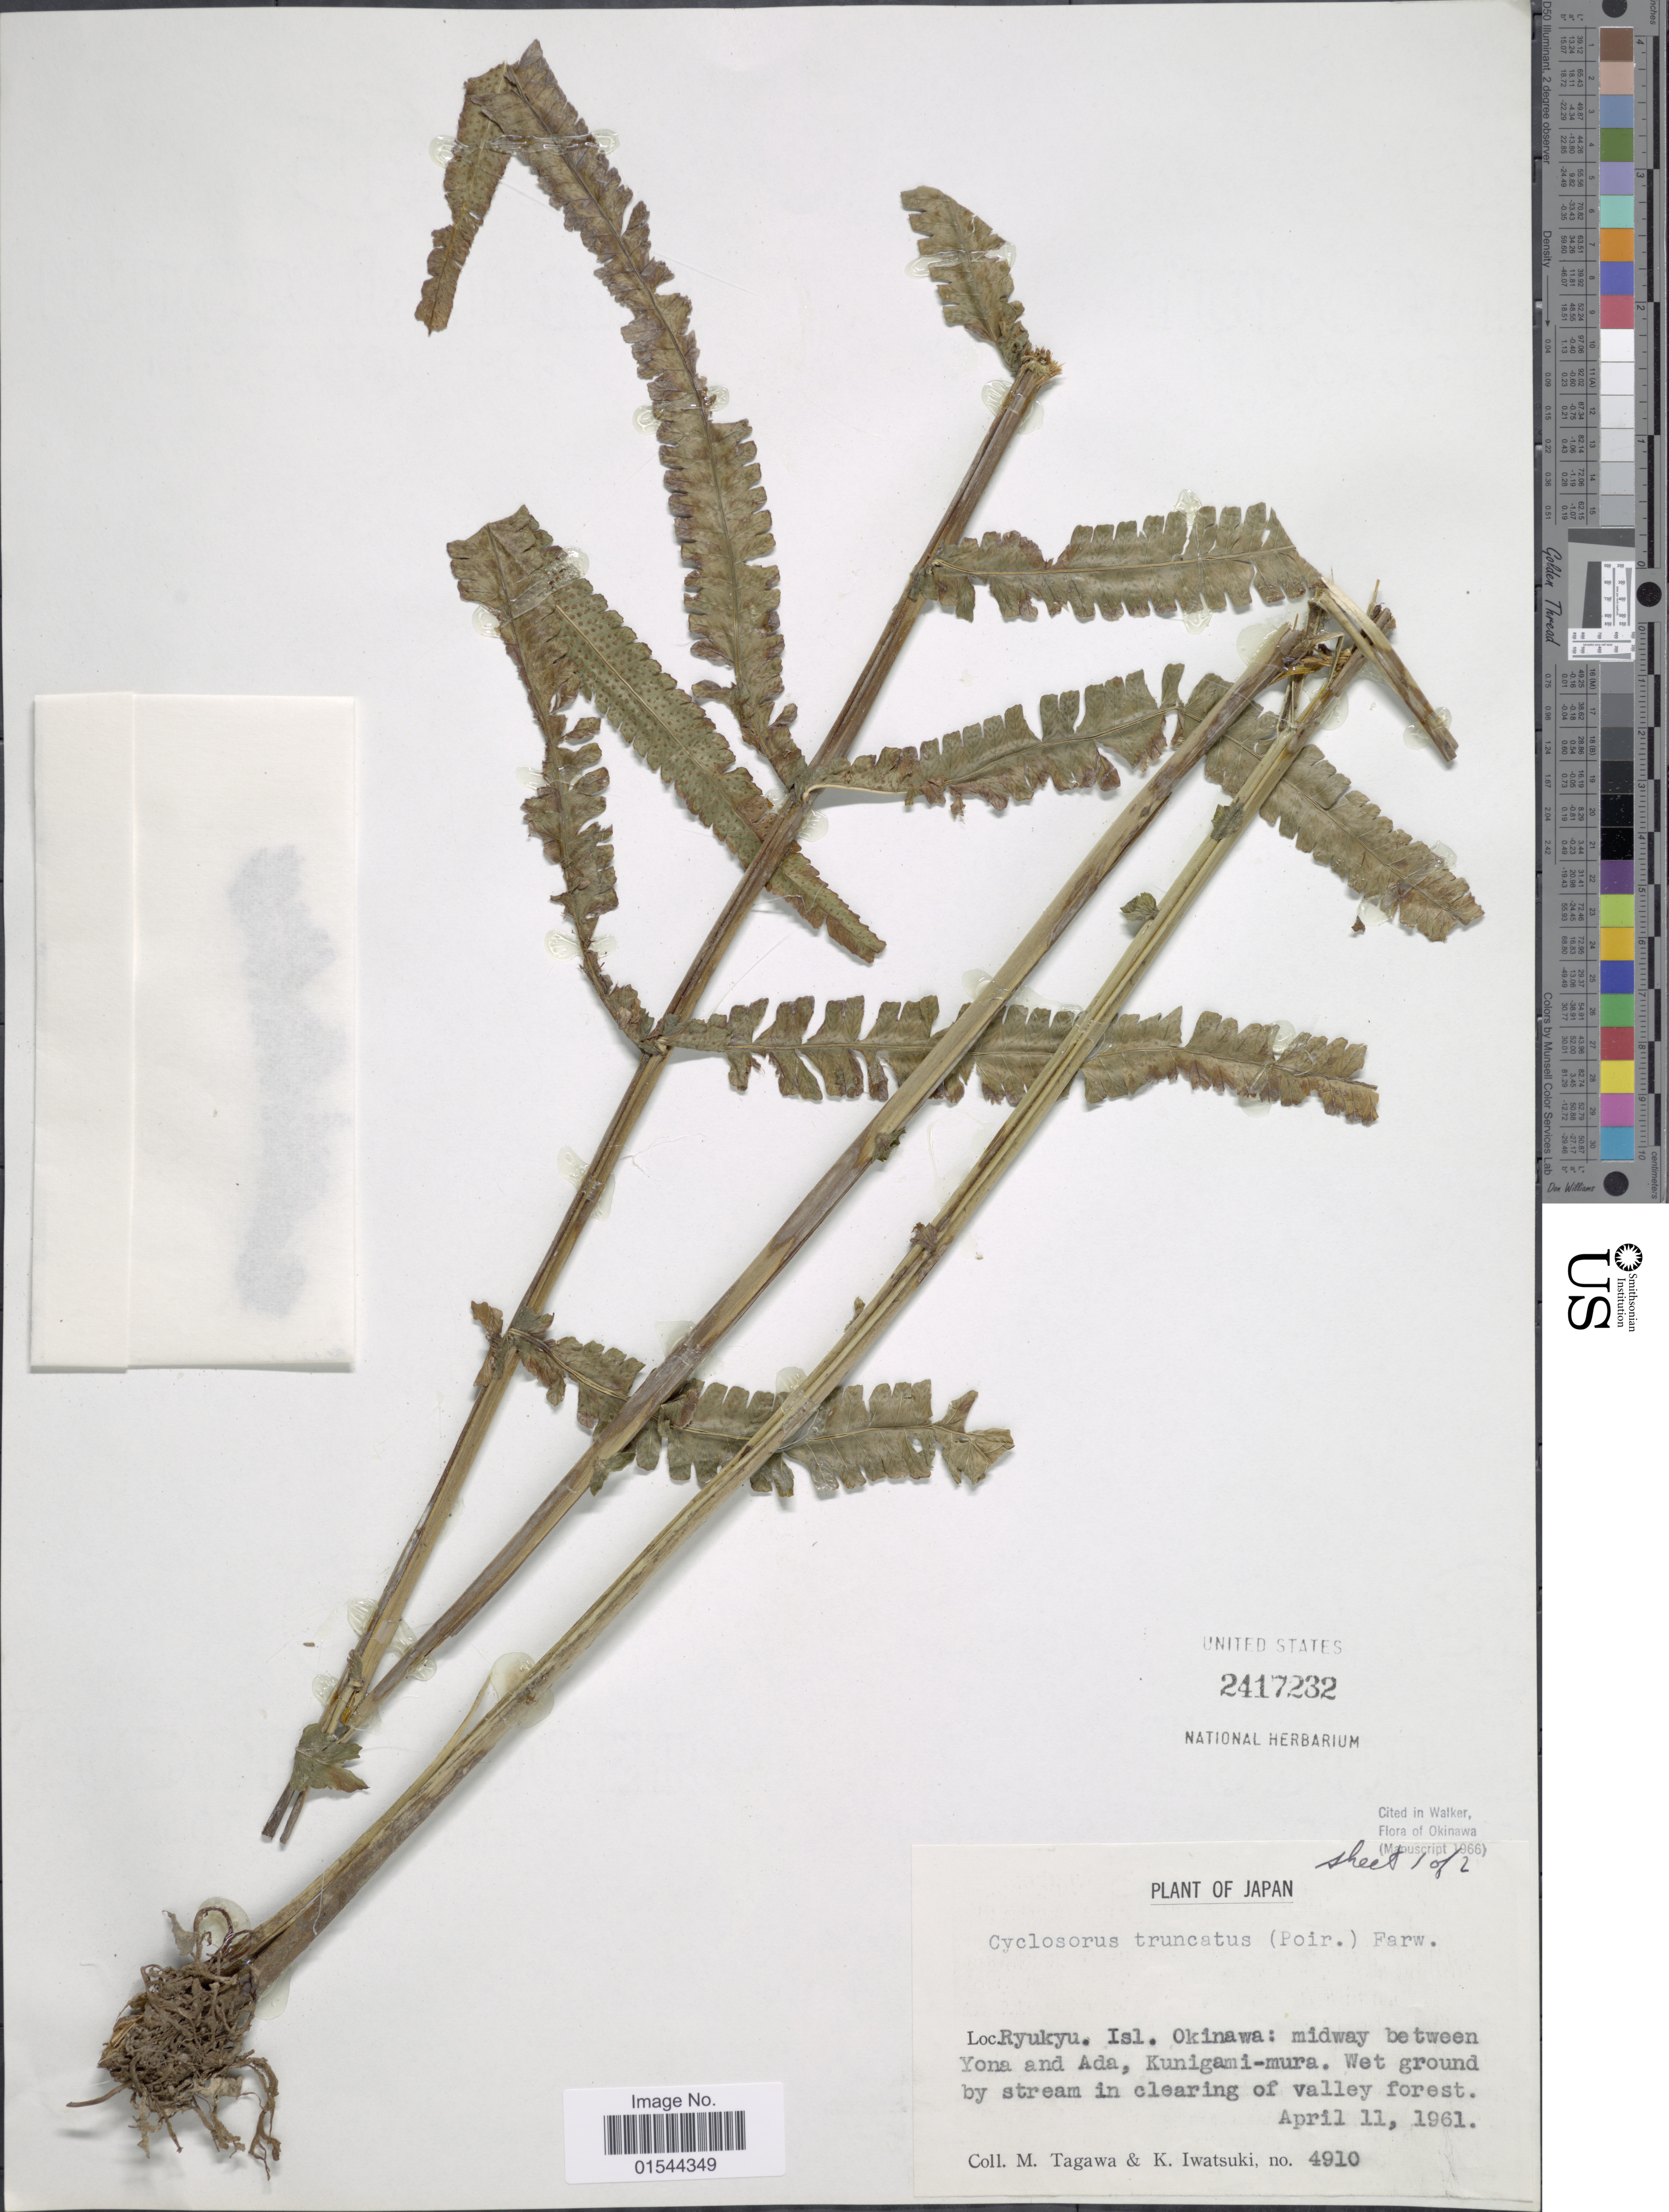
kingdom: Plantae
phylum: Tracheophyta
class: Polypodiopsida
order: Polypodiales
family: Thelypteridaceae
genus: Pneumatopteris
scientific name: Pneumatopteris truncata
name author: (Poir.) Holttum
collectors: M. Tagawa & K. Iwatsuki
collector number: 4910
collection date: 1961-04-11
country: Japan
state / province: Okinawa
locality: Ryukyu Isl. Okinawa: midway between Yona and Ada, Kunigami-mura. Wet ground by stream in clearing of valley forest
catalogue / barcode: US 2417232